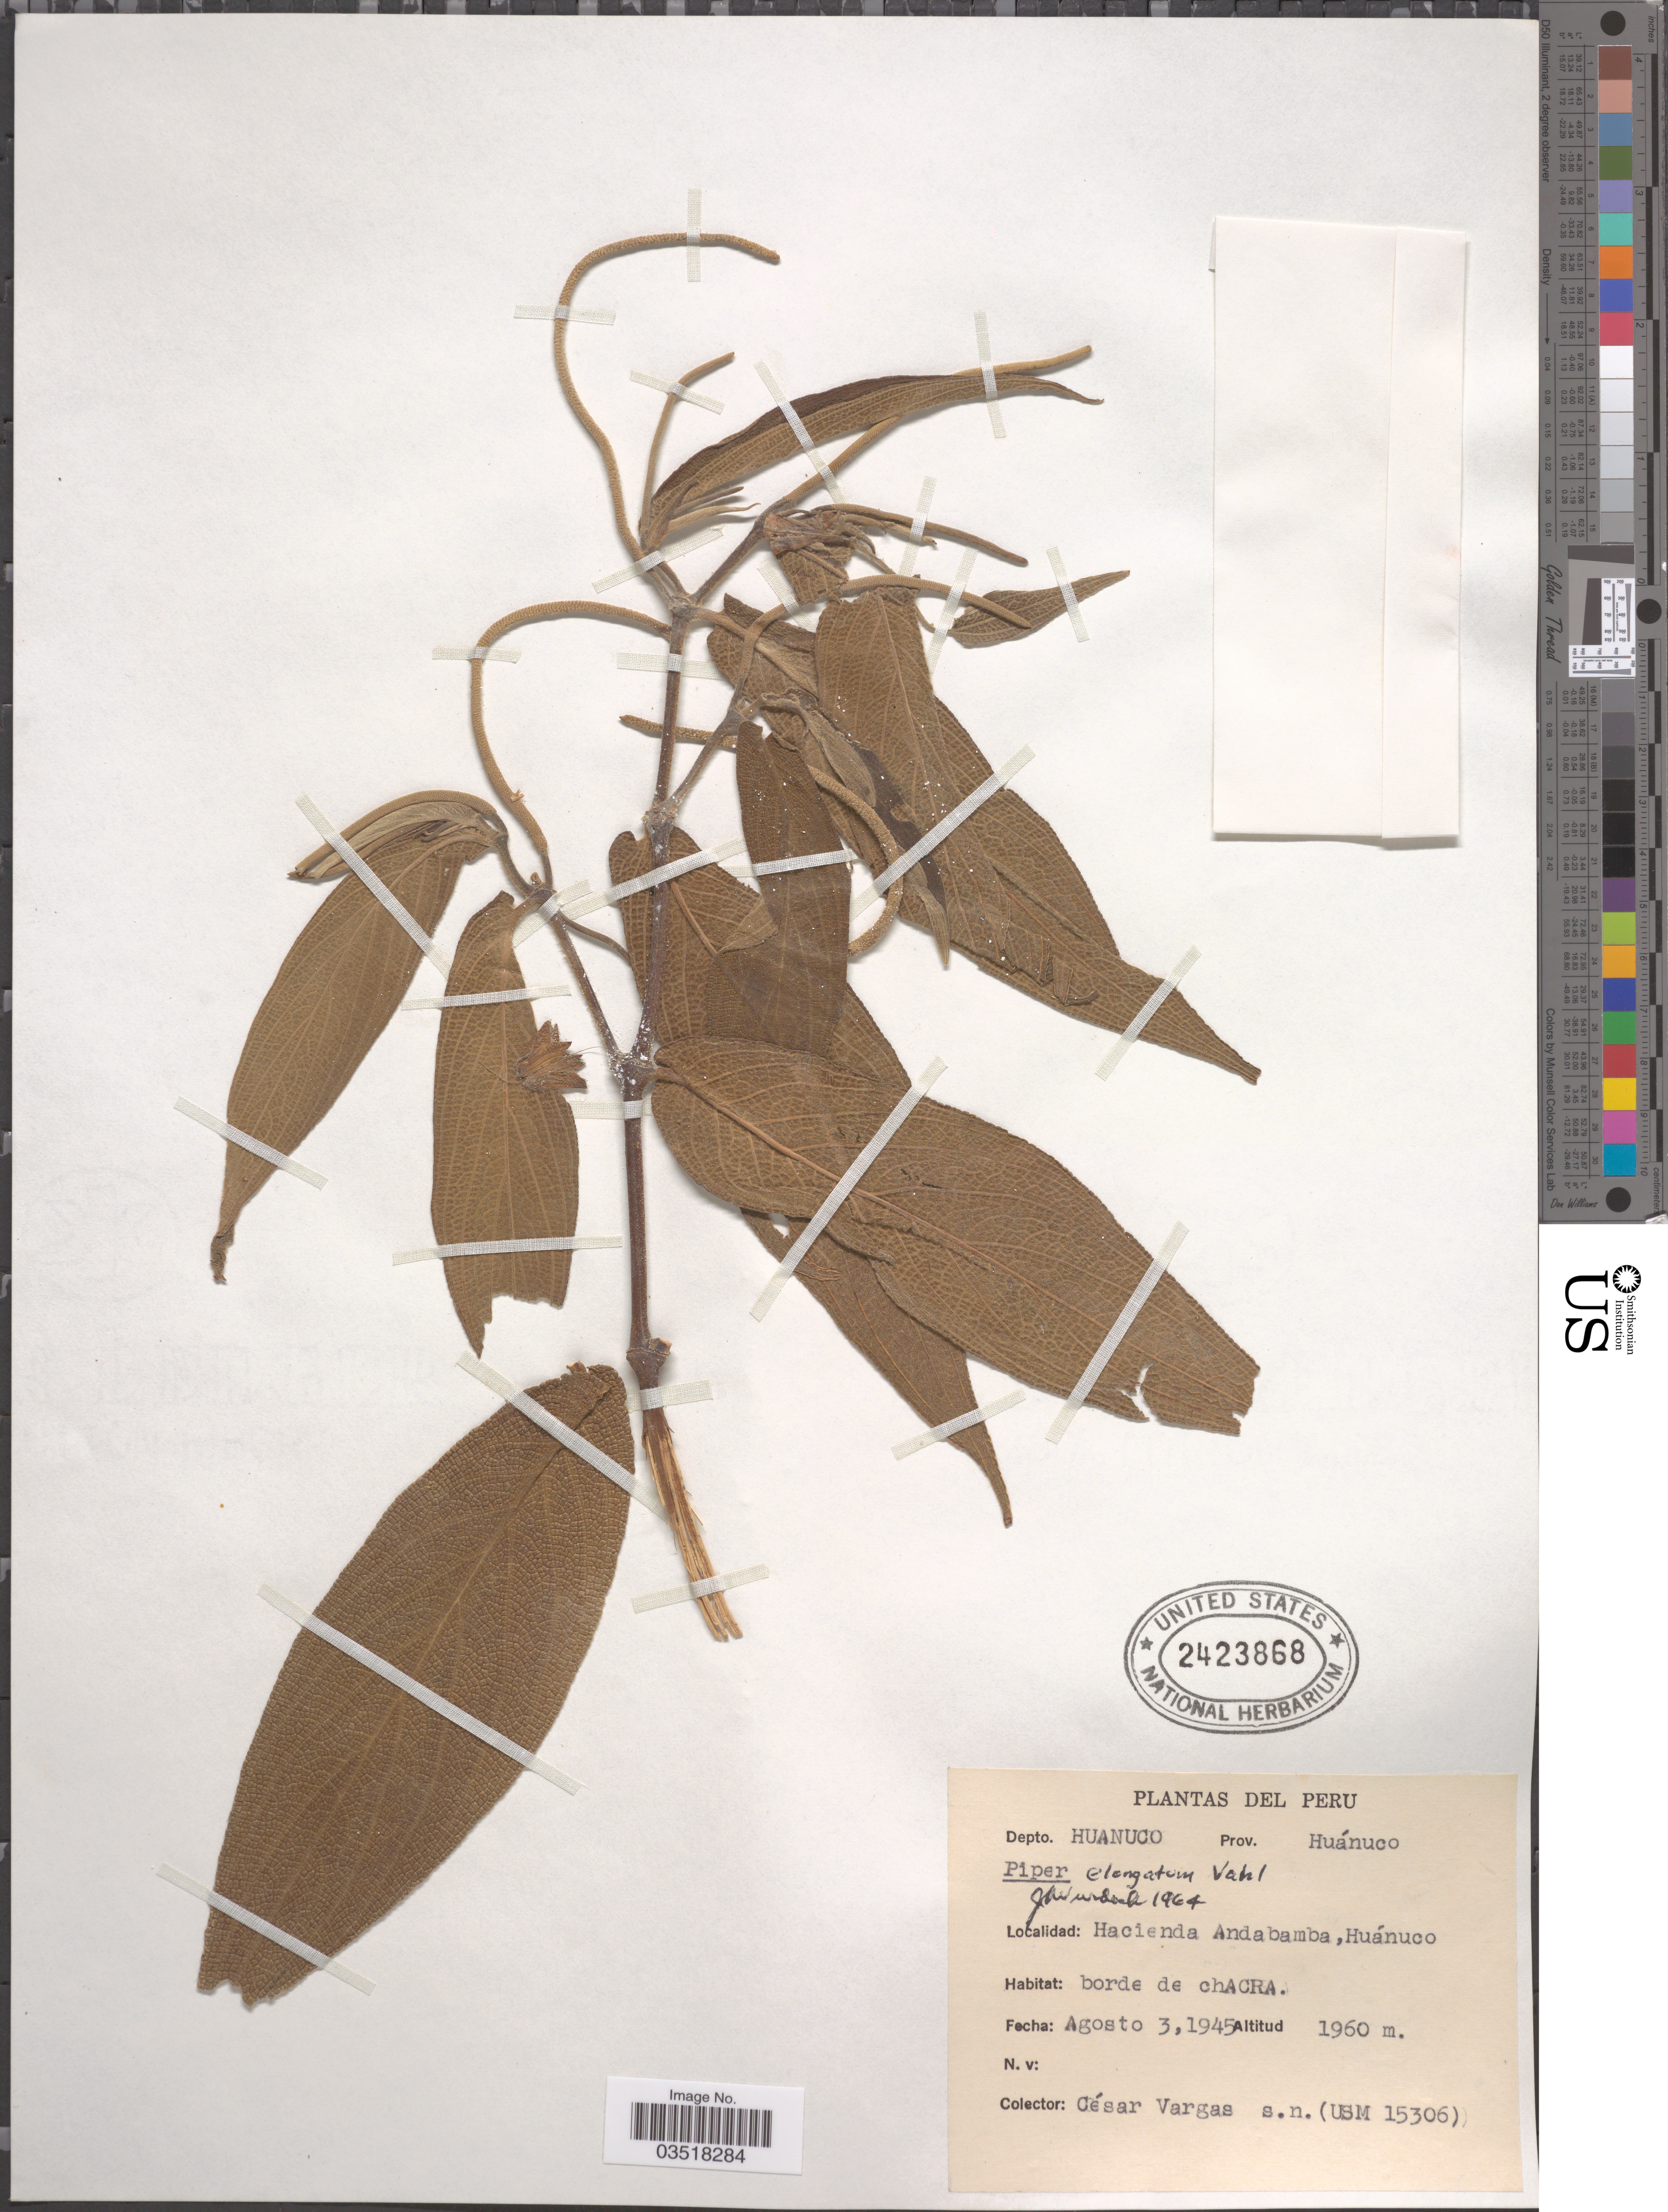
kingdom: Plantae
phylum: Tracheophyta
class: Magnoliopsida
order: Piperales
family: Piperaceae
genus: Piper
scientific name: Piper elongatum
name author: Vahl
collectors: C. Vargas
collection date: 1945-08-03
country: Peru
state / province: Huánuco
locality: Depto. Huanuco. Hacienda Andabamba, Huánuco.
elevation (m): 1960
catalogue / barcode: US 2423868